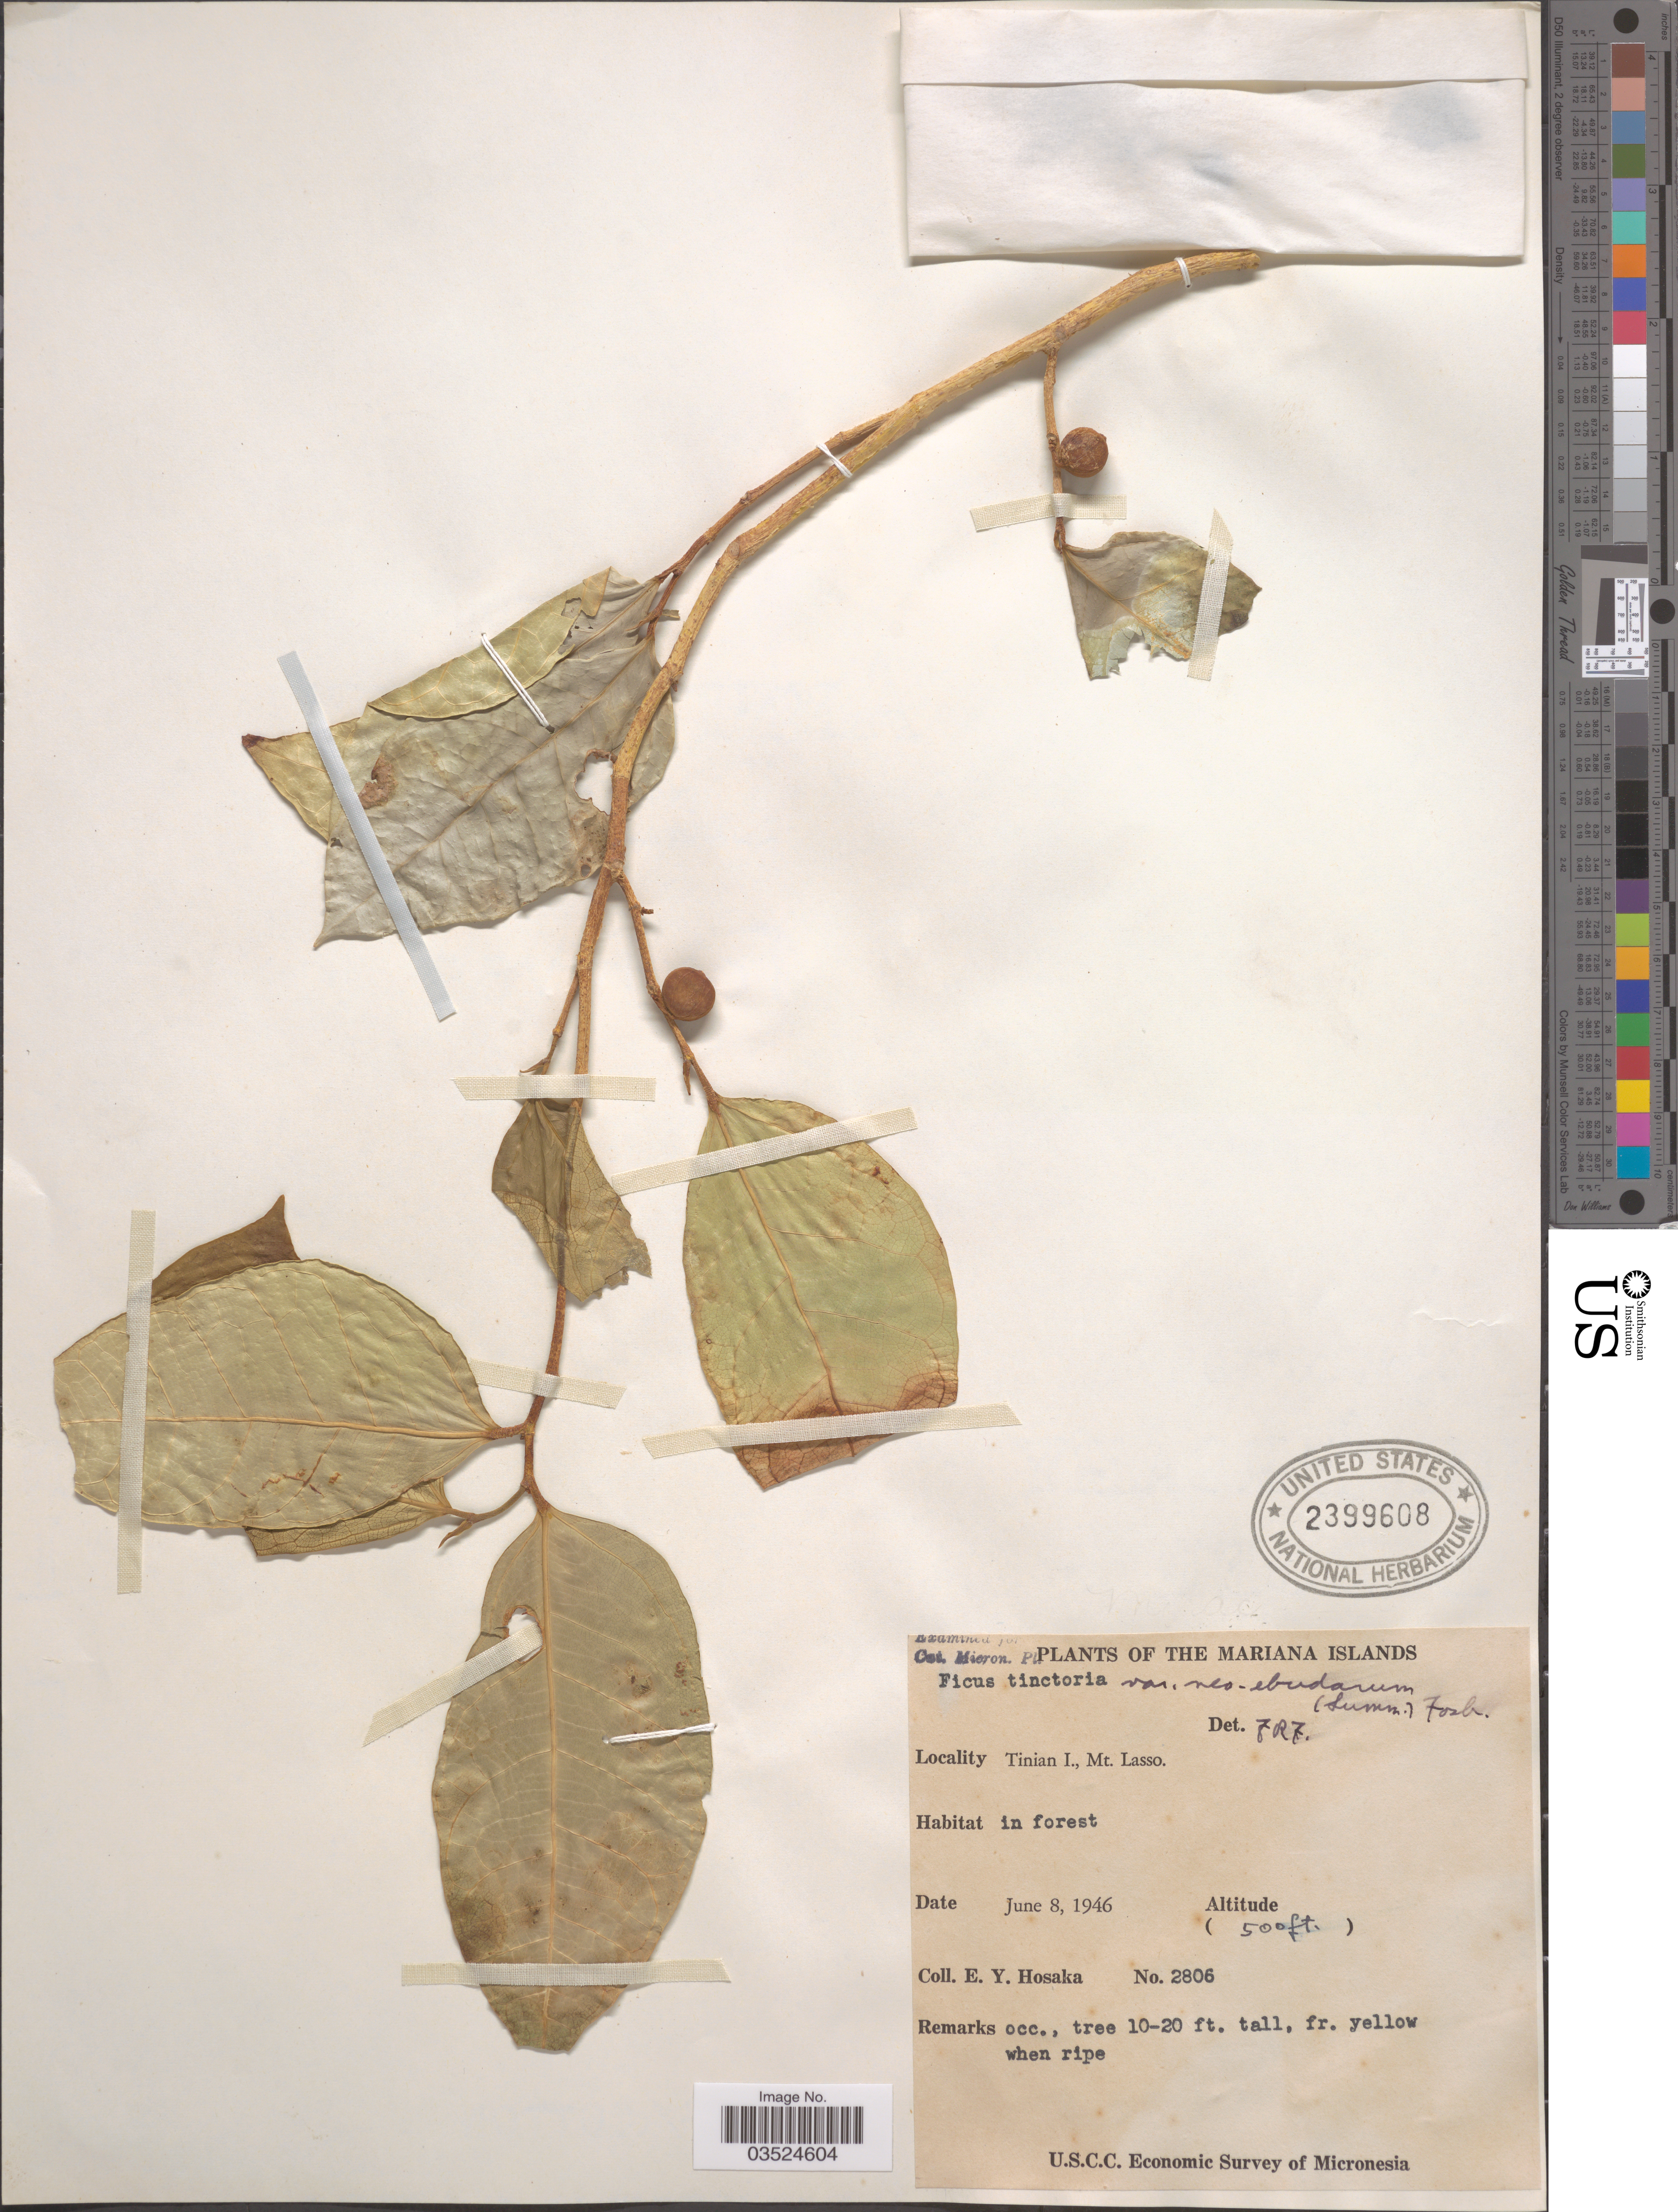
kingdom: Plantae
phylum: Tracheophyta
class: Magnoliopsida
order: Rosales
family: Moraceae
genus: Ficus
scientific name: Ficus tinctoria var. neoebudarum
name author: (Summerh.) Fosberg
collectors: E. Y. Hosaka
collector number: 2806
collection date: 1946-06-08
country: Northern Mariana Islands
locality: The Mariana Islands. Tinian I., Mt. Lasso.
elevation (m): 152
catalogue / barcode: US 2399608